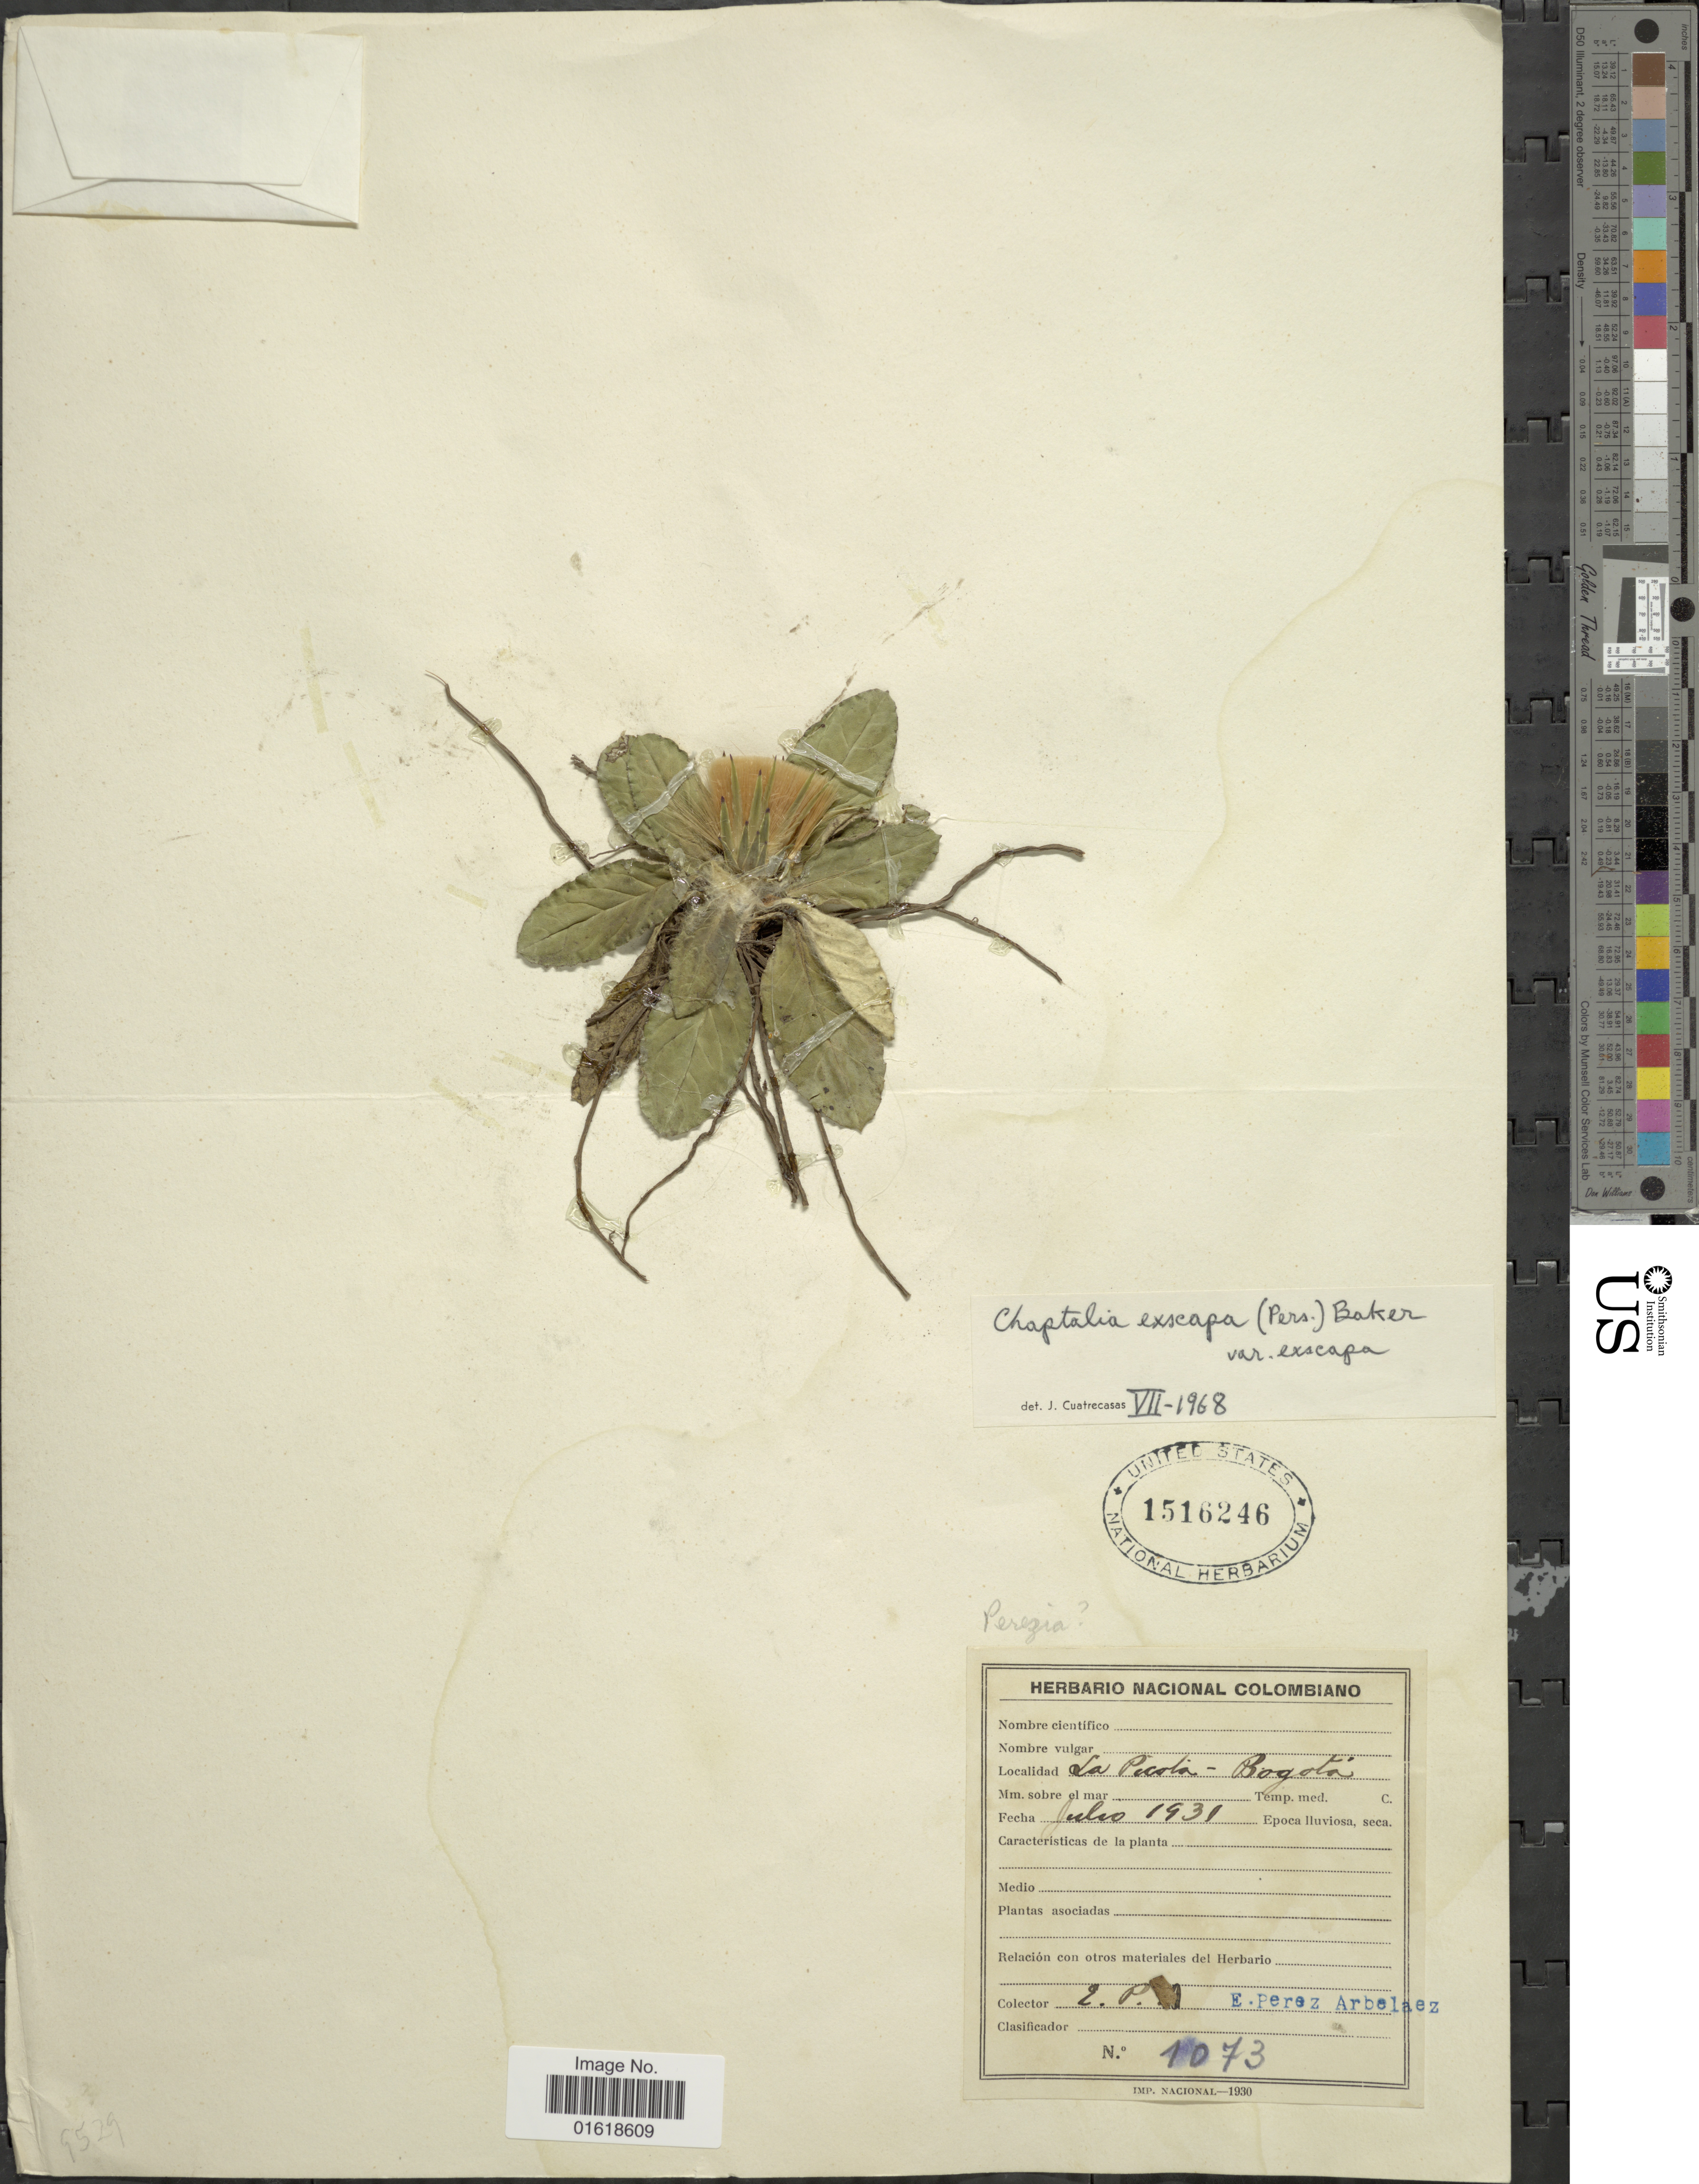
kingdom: Plantae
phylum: Tracheophyta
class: Magnoliopsida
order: Asterales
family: Asteraceae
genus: Chaptalia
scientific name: Chaptalia exscapa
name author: (Pers.) Baker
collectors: E. Pérez Arbeláez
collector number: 1073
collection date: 1931-07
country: Colombia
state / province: Bogota D.C.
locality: La Pecola - Bogotá. [interpreted]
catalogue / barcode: US 1516246